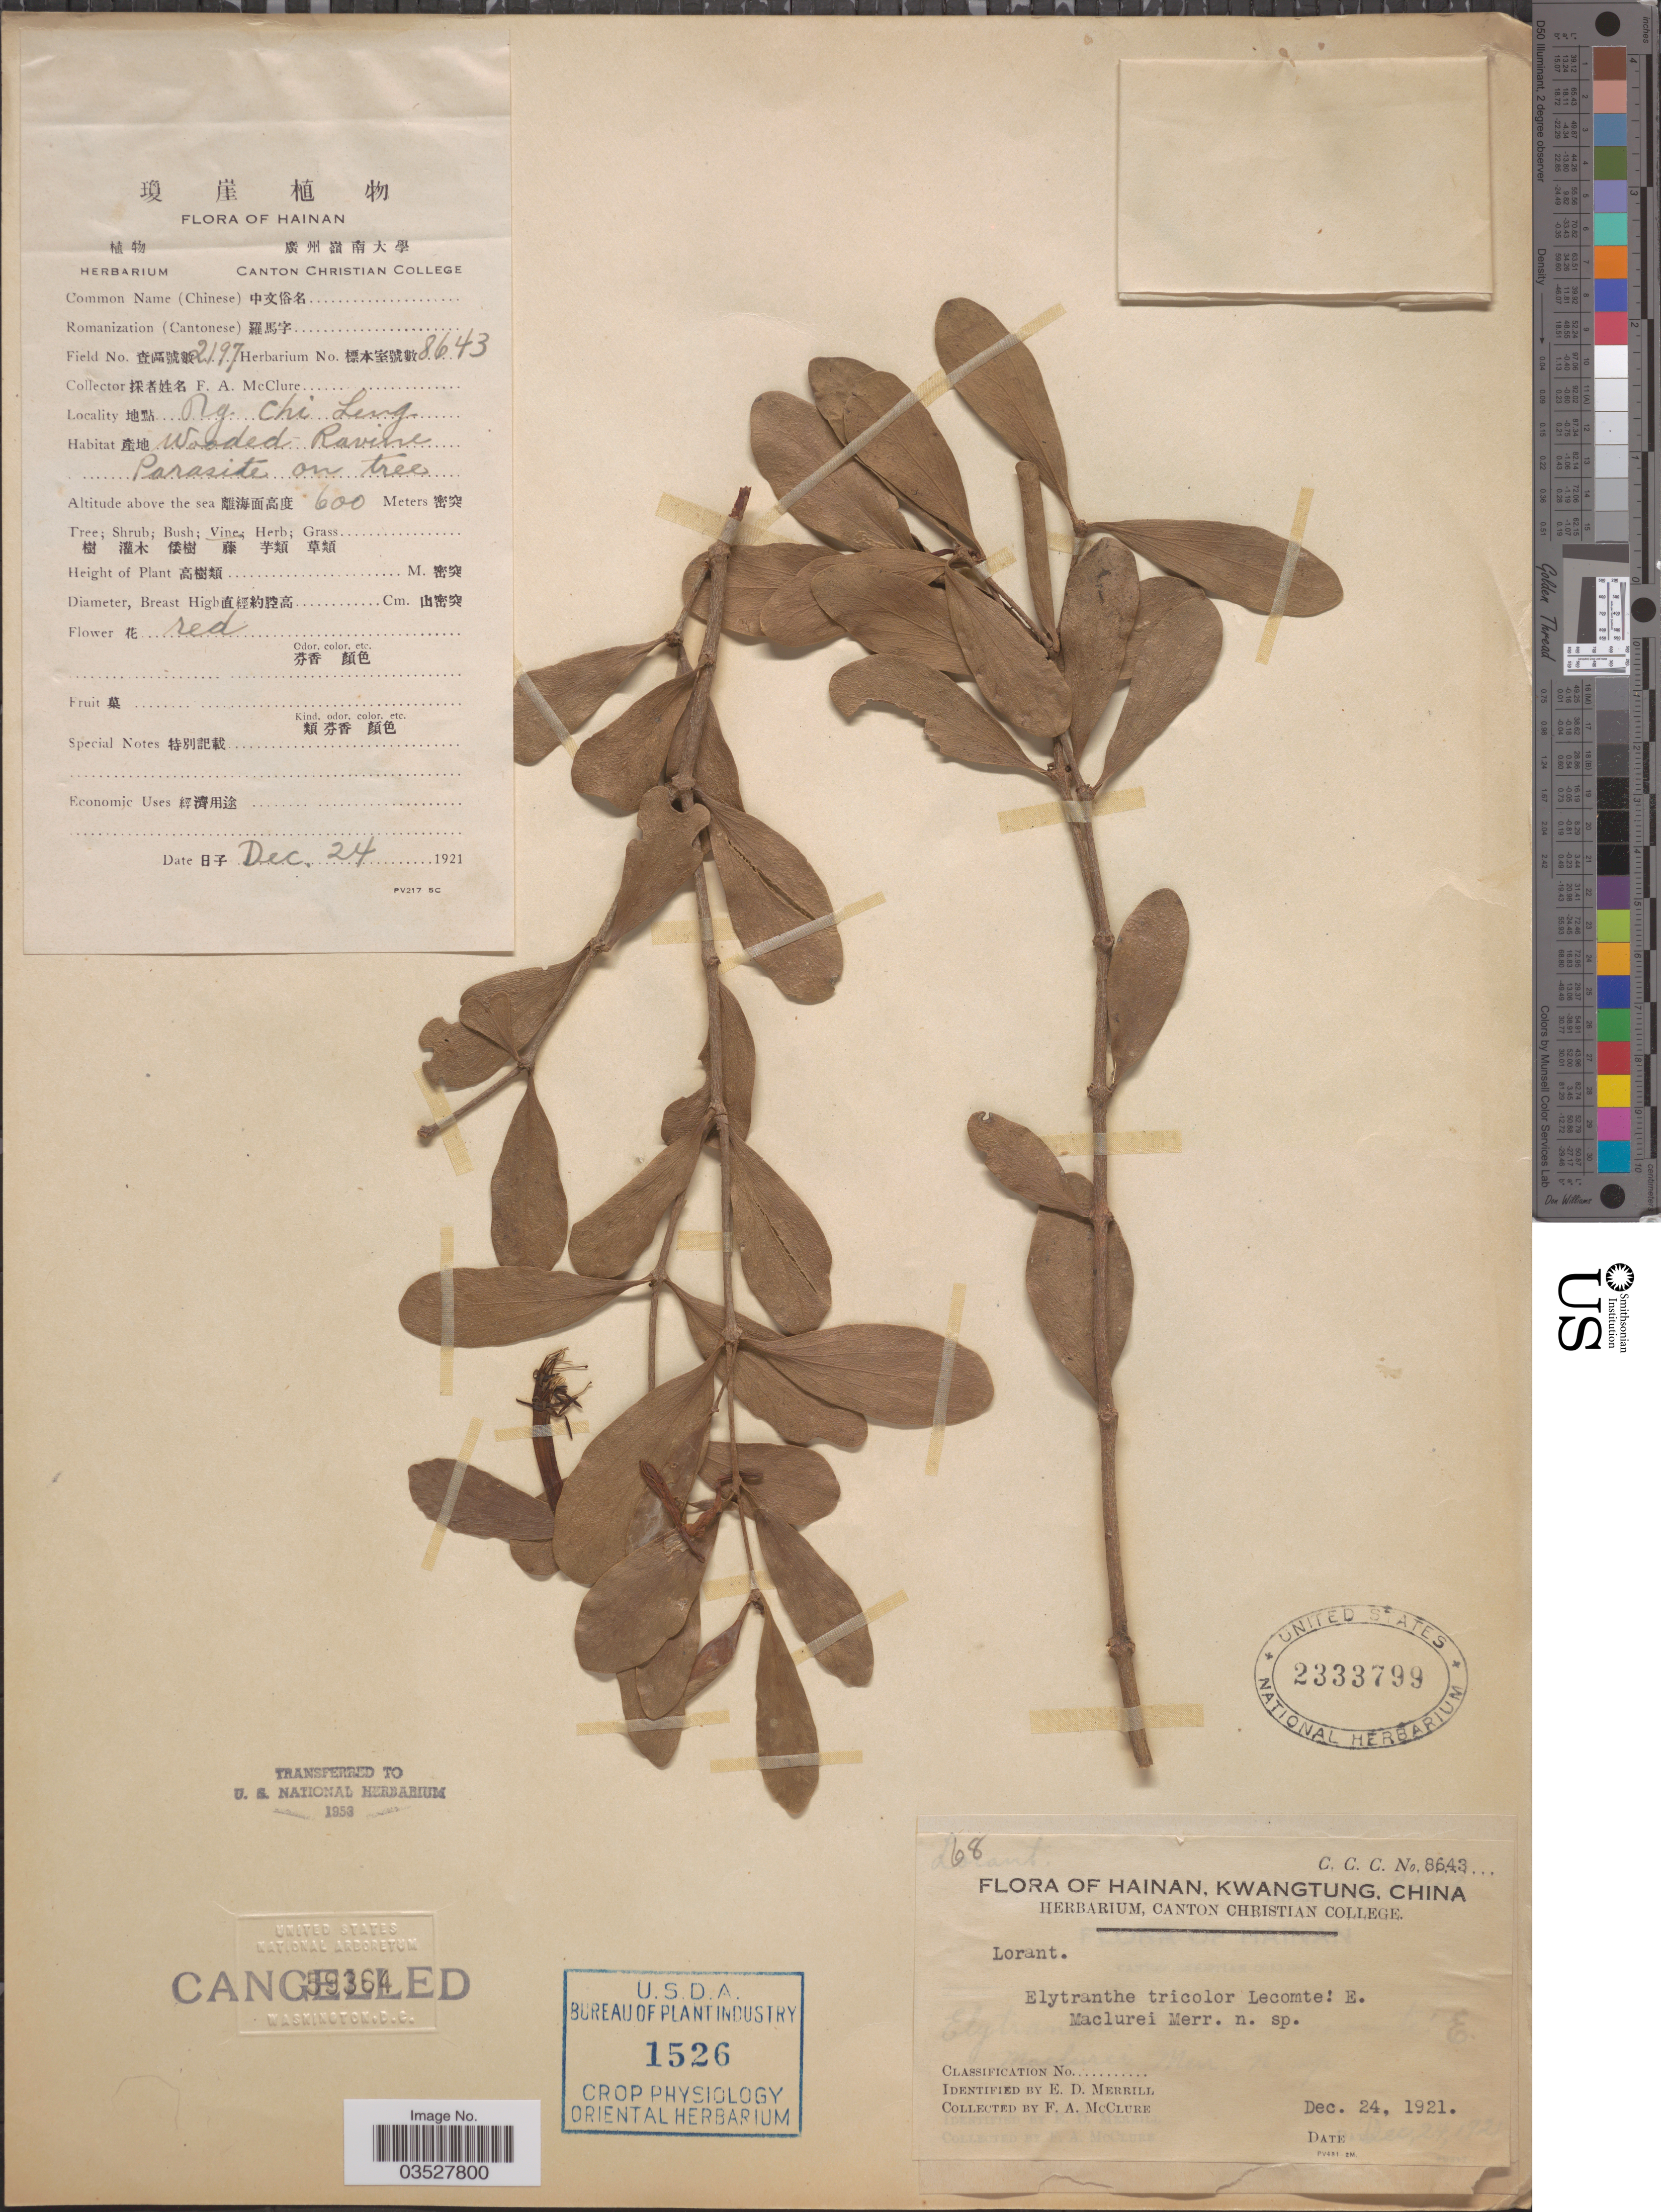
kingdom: Plantae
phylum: Tracheophyta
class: Magnoliopsida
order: Santalales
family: Loranthaceae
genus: Elytranthe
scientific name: Elytranthe tricolor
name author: Lecomte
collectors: F. A. McClure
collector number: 2197/8643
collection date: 1921-12-24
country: China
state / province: Hainan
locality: Ng Chi Leng [interpreted].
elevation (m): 600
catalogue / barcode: US 2333799